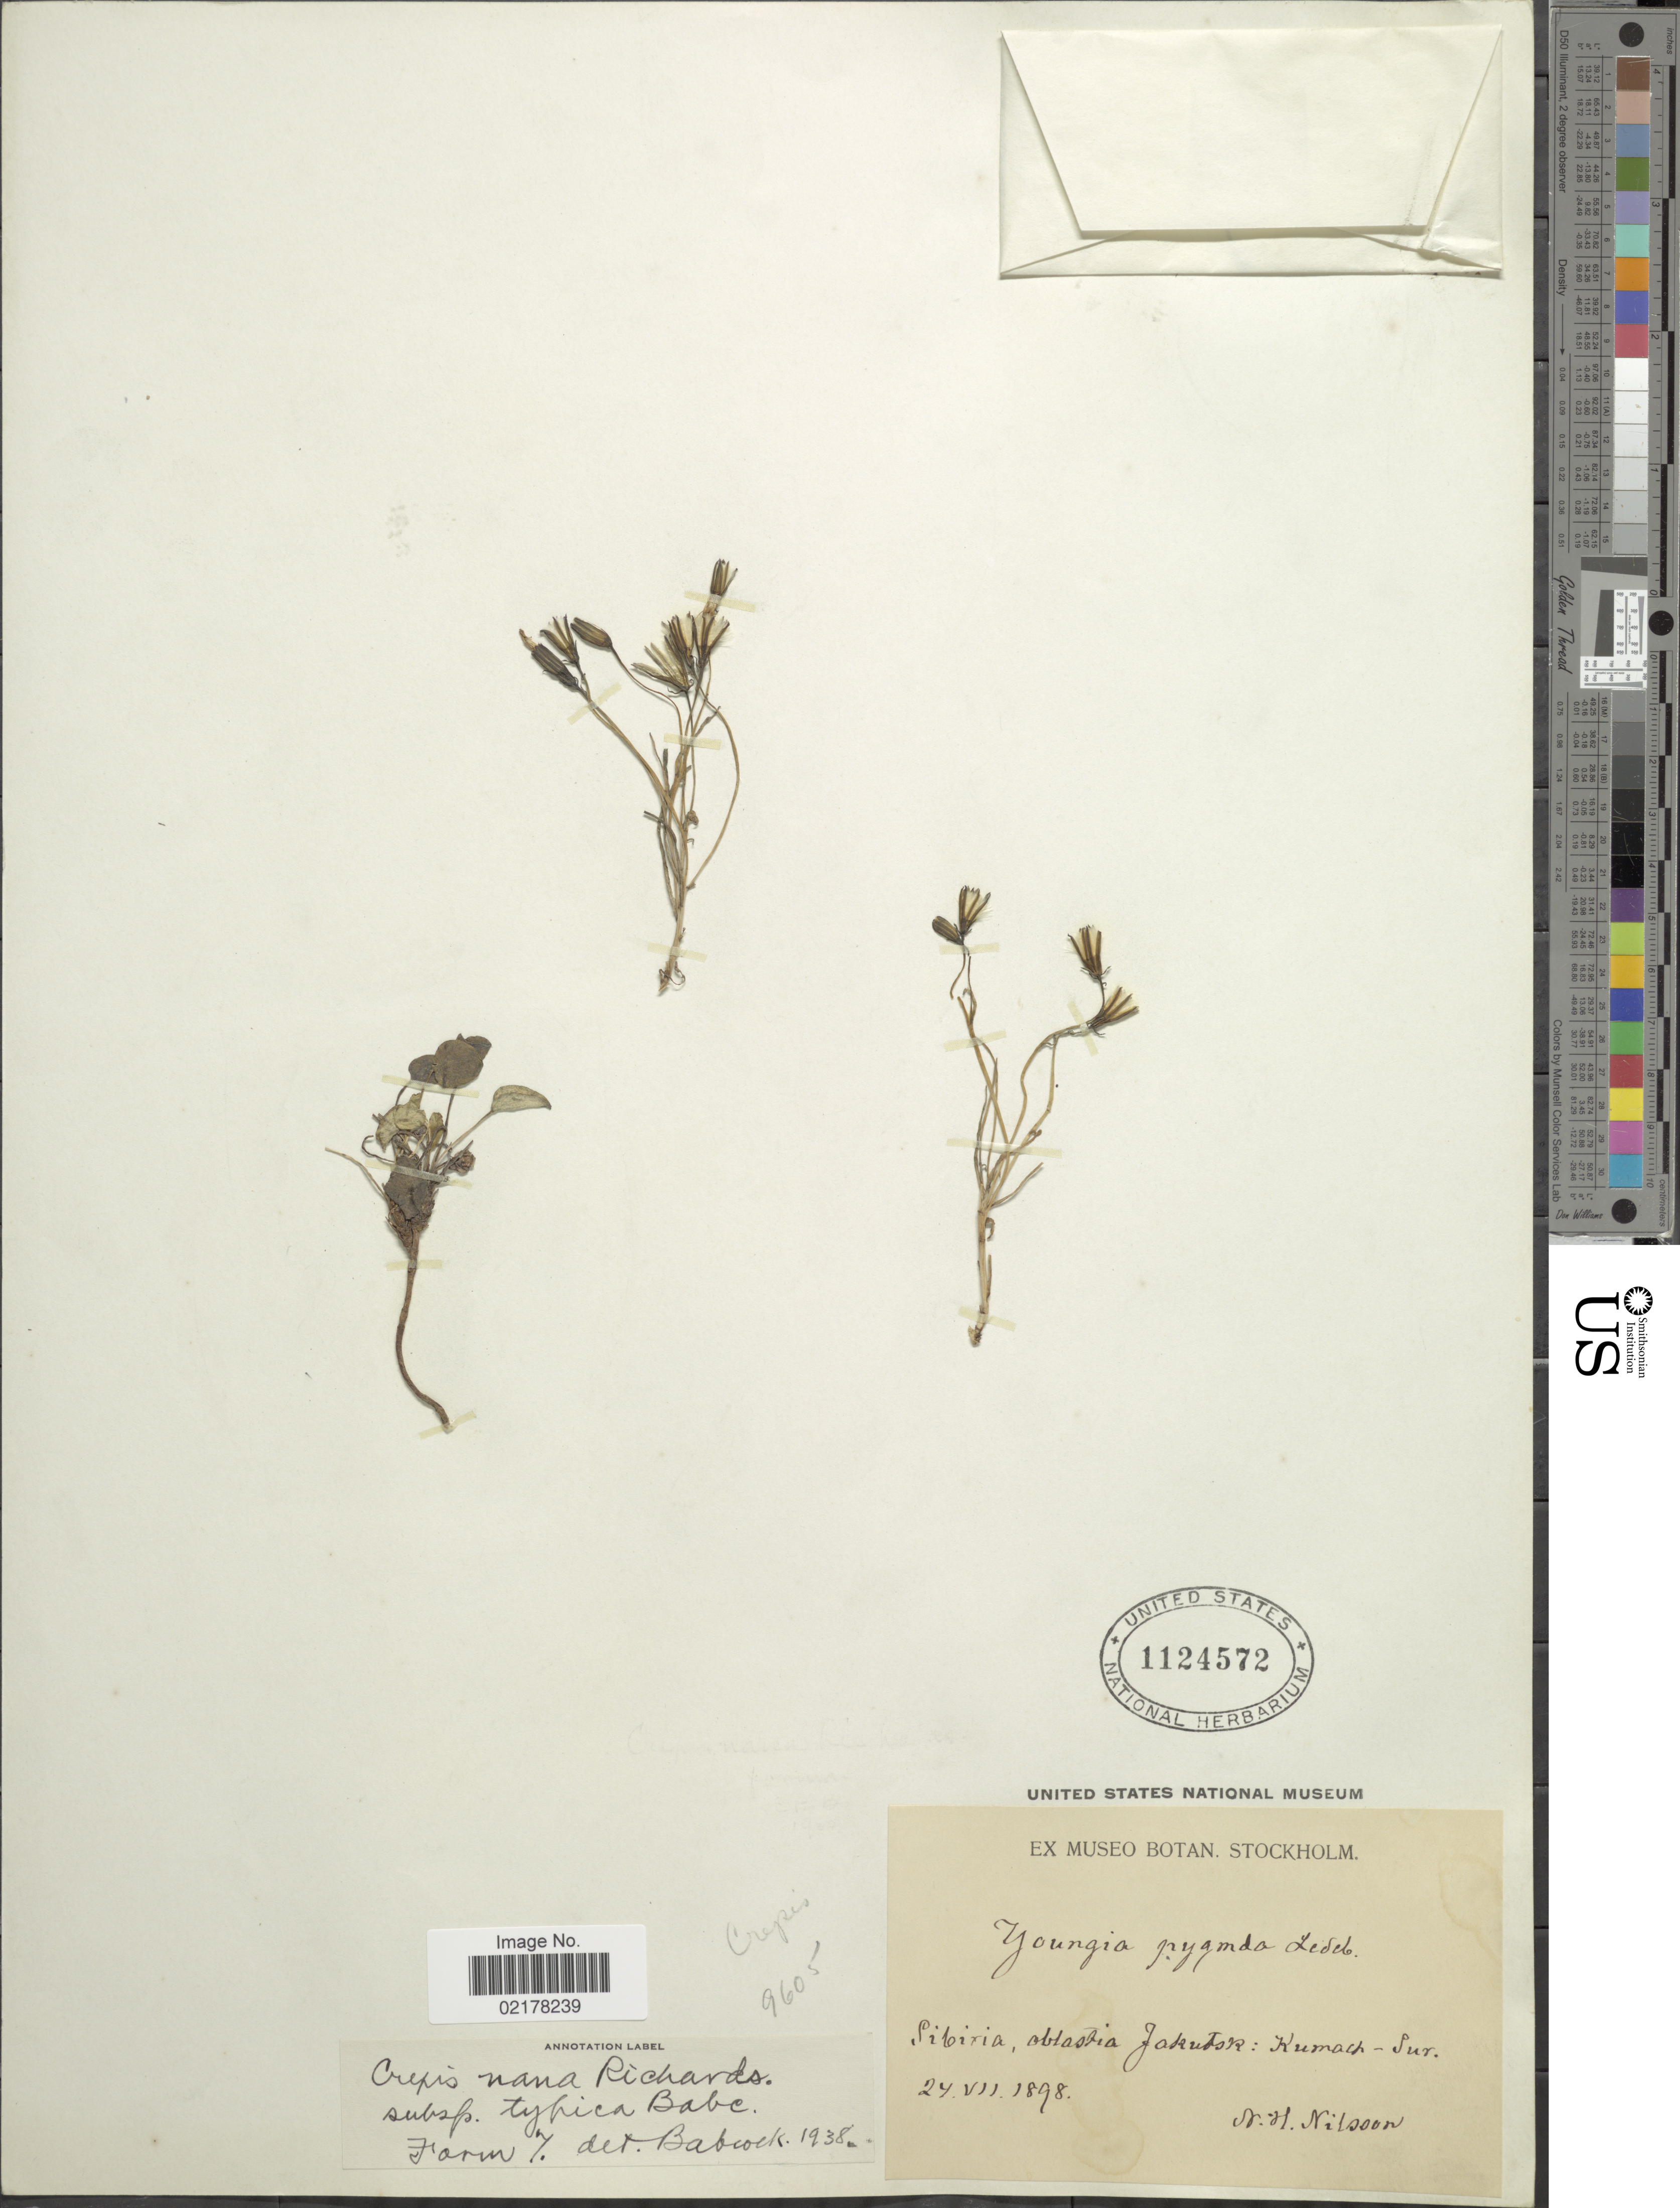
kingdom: Plantae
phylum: Tracheophyta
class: Magnoliopsida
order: Asterales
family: Asteraceae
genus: Askellia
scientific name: Askellia pygmaea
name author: (Ledeb.) Sennikov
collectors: N. H. Nilsson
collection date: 1898-07-24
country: Russian Federation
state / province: Sakha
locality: Sibiria, oblast Yakutsk: Kumach-Sur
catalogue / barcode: US 1124572